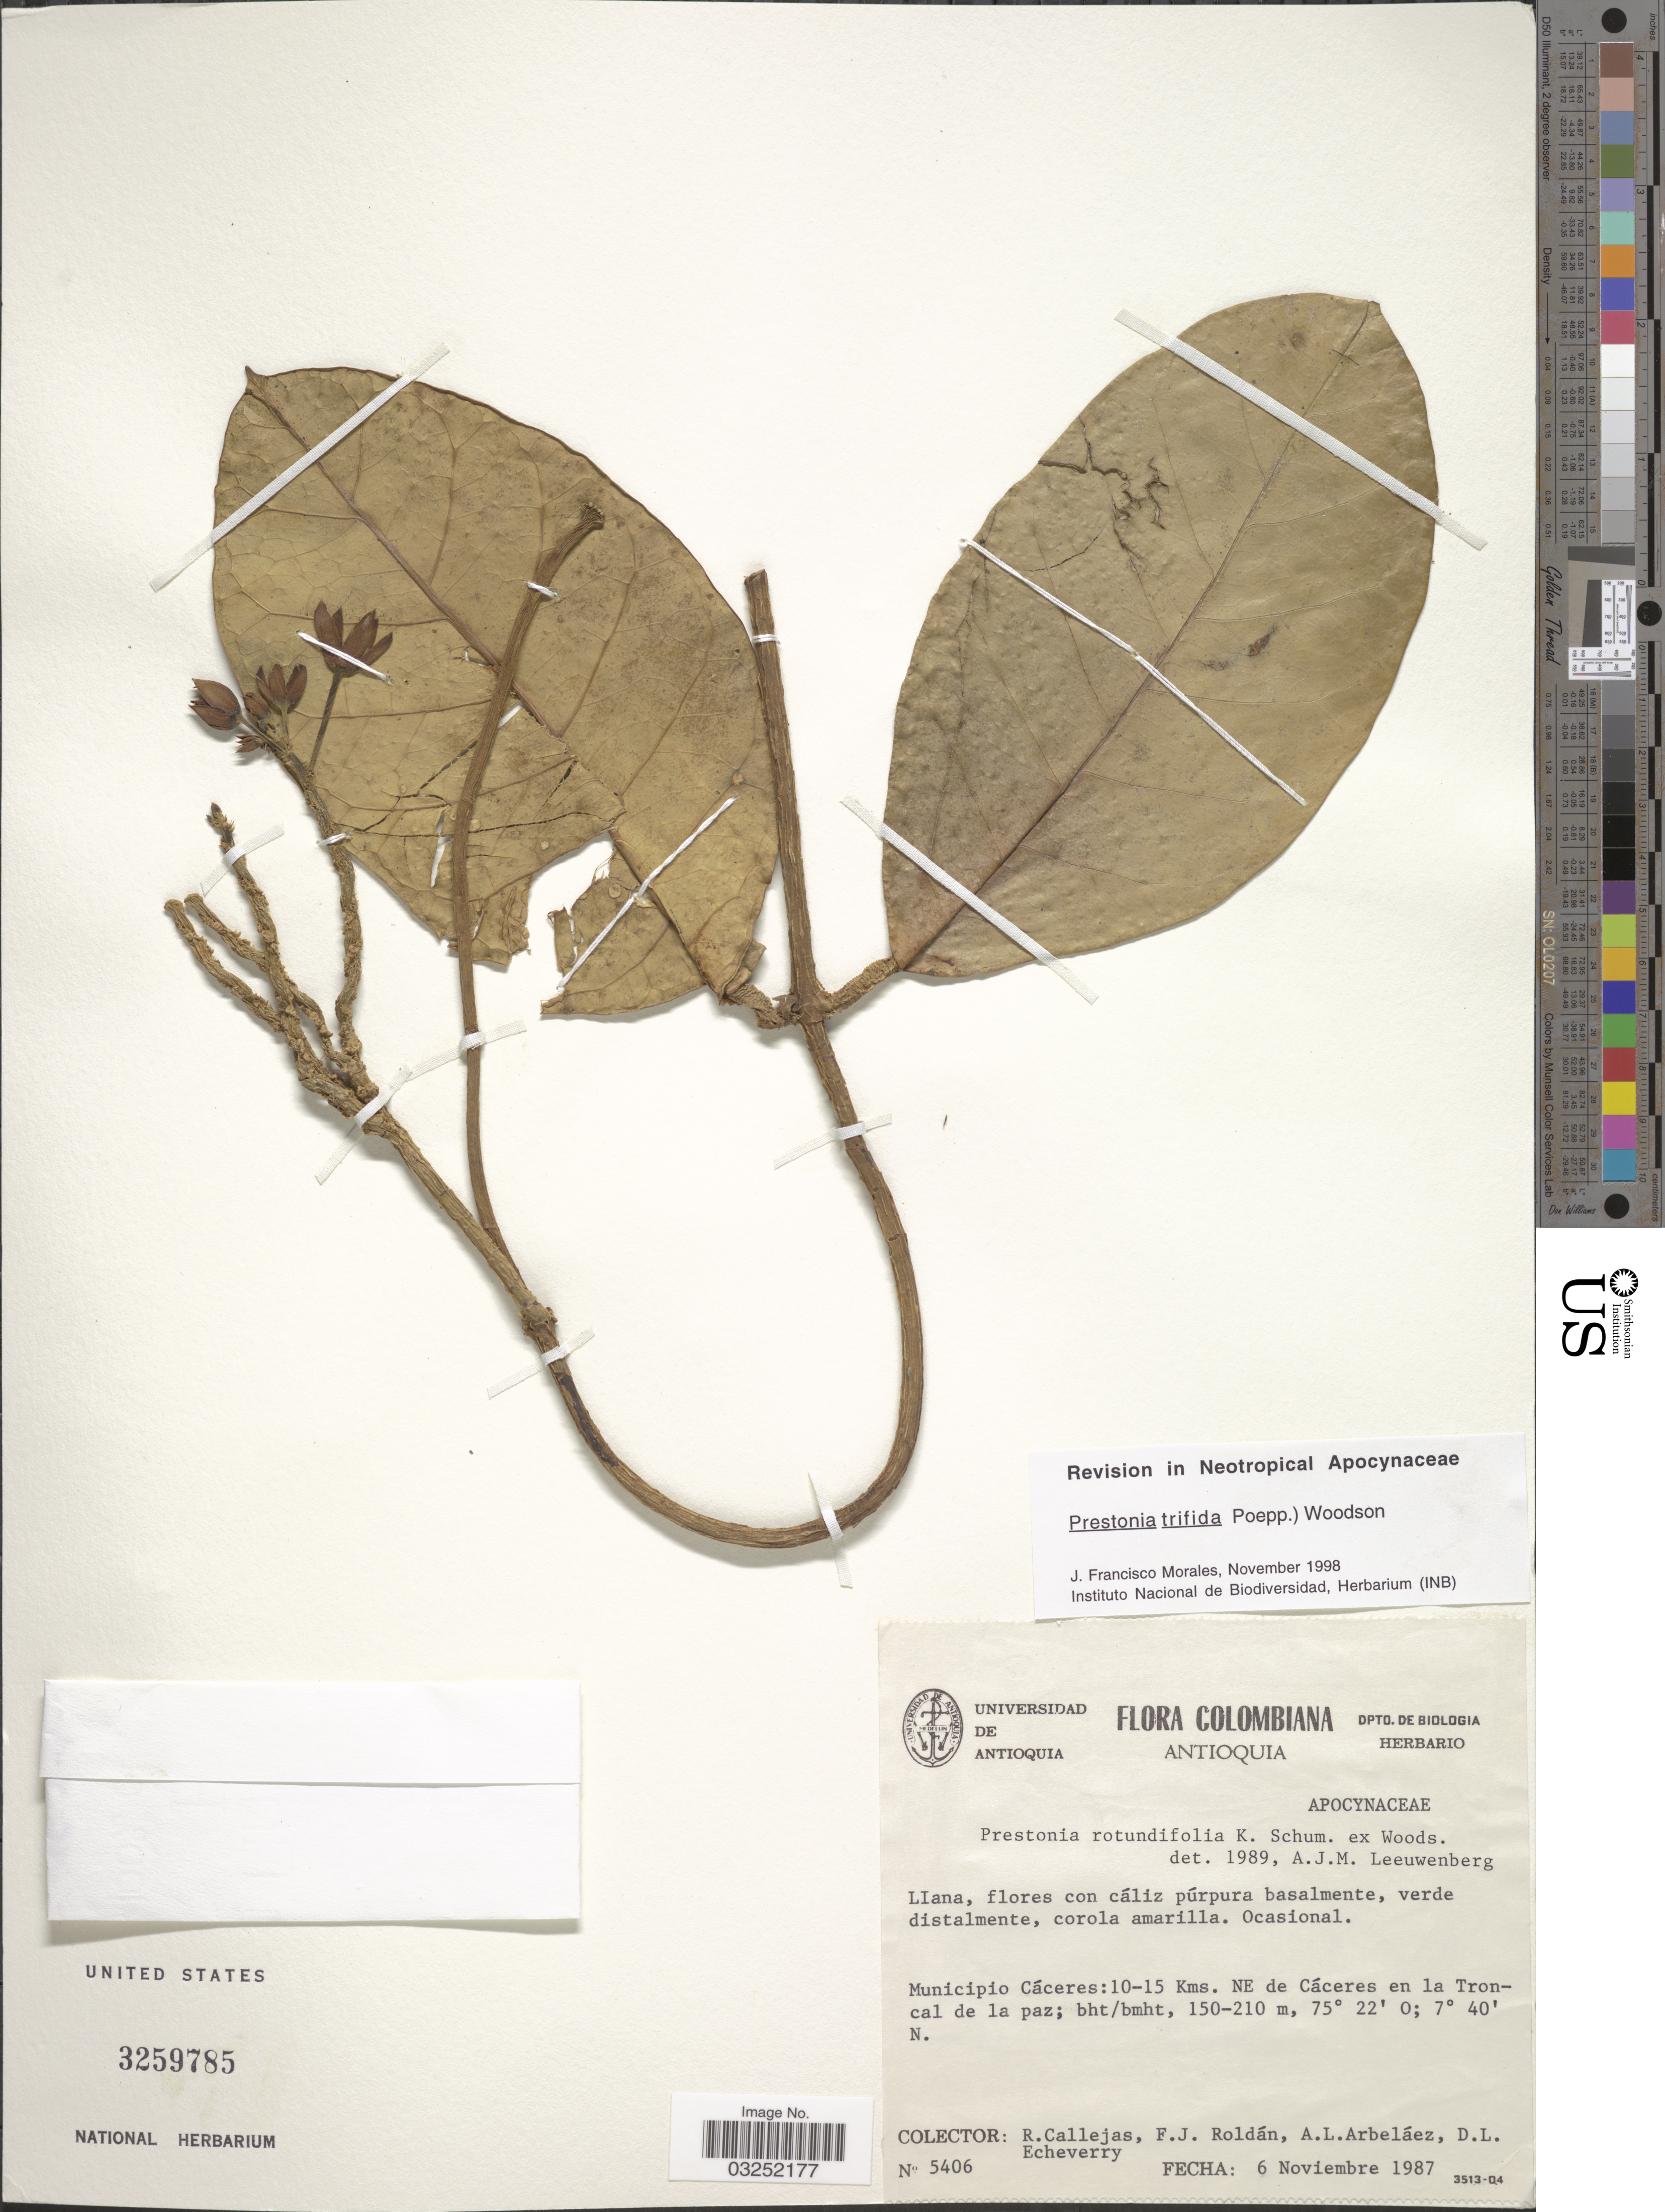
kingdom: Plantae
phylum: Tracheophyta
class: Magnoliopsida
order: Gentianales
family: Apocynaceae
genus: Prestonia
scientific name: Prestonia trifida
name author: (Poepp.) Woodson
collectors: R. Callejas, F. J. Roldán, A. Arbeláez Alvarez & D. Echeverry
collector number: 5406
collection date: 1987-11-06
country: Colombia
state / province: Antioquia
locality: Municipio Cáceres: 10-15 Kms. NE de Cáceres en la Troncal de la paz; bht/bmht.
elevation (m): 150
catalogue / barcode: US 3259785